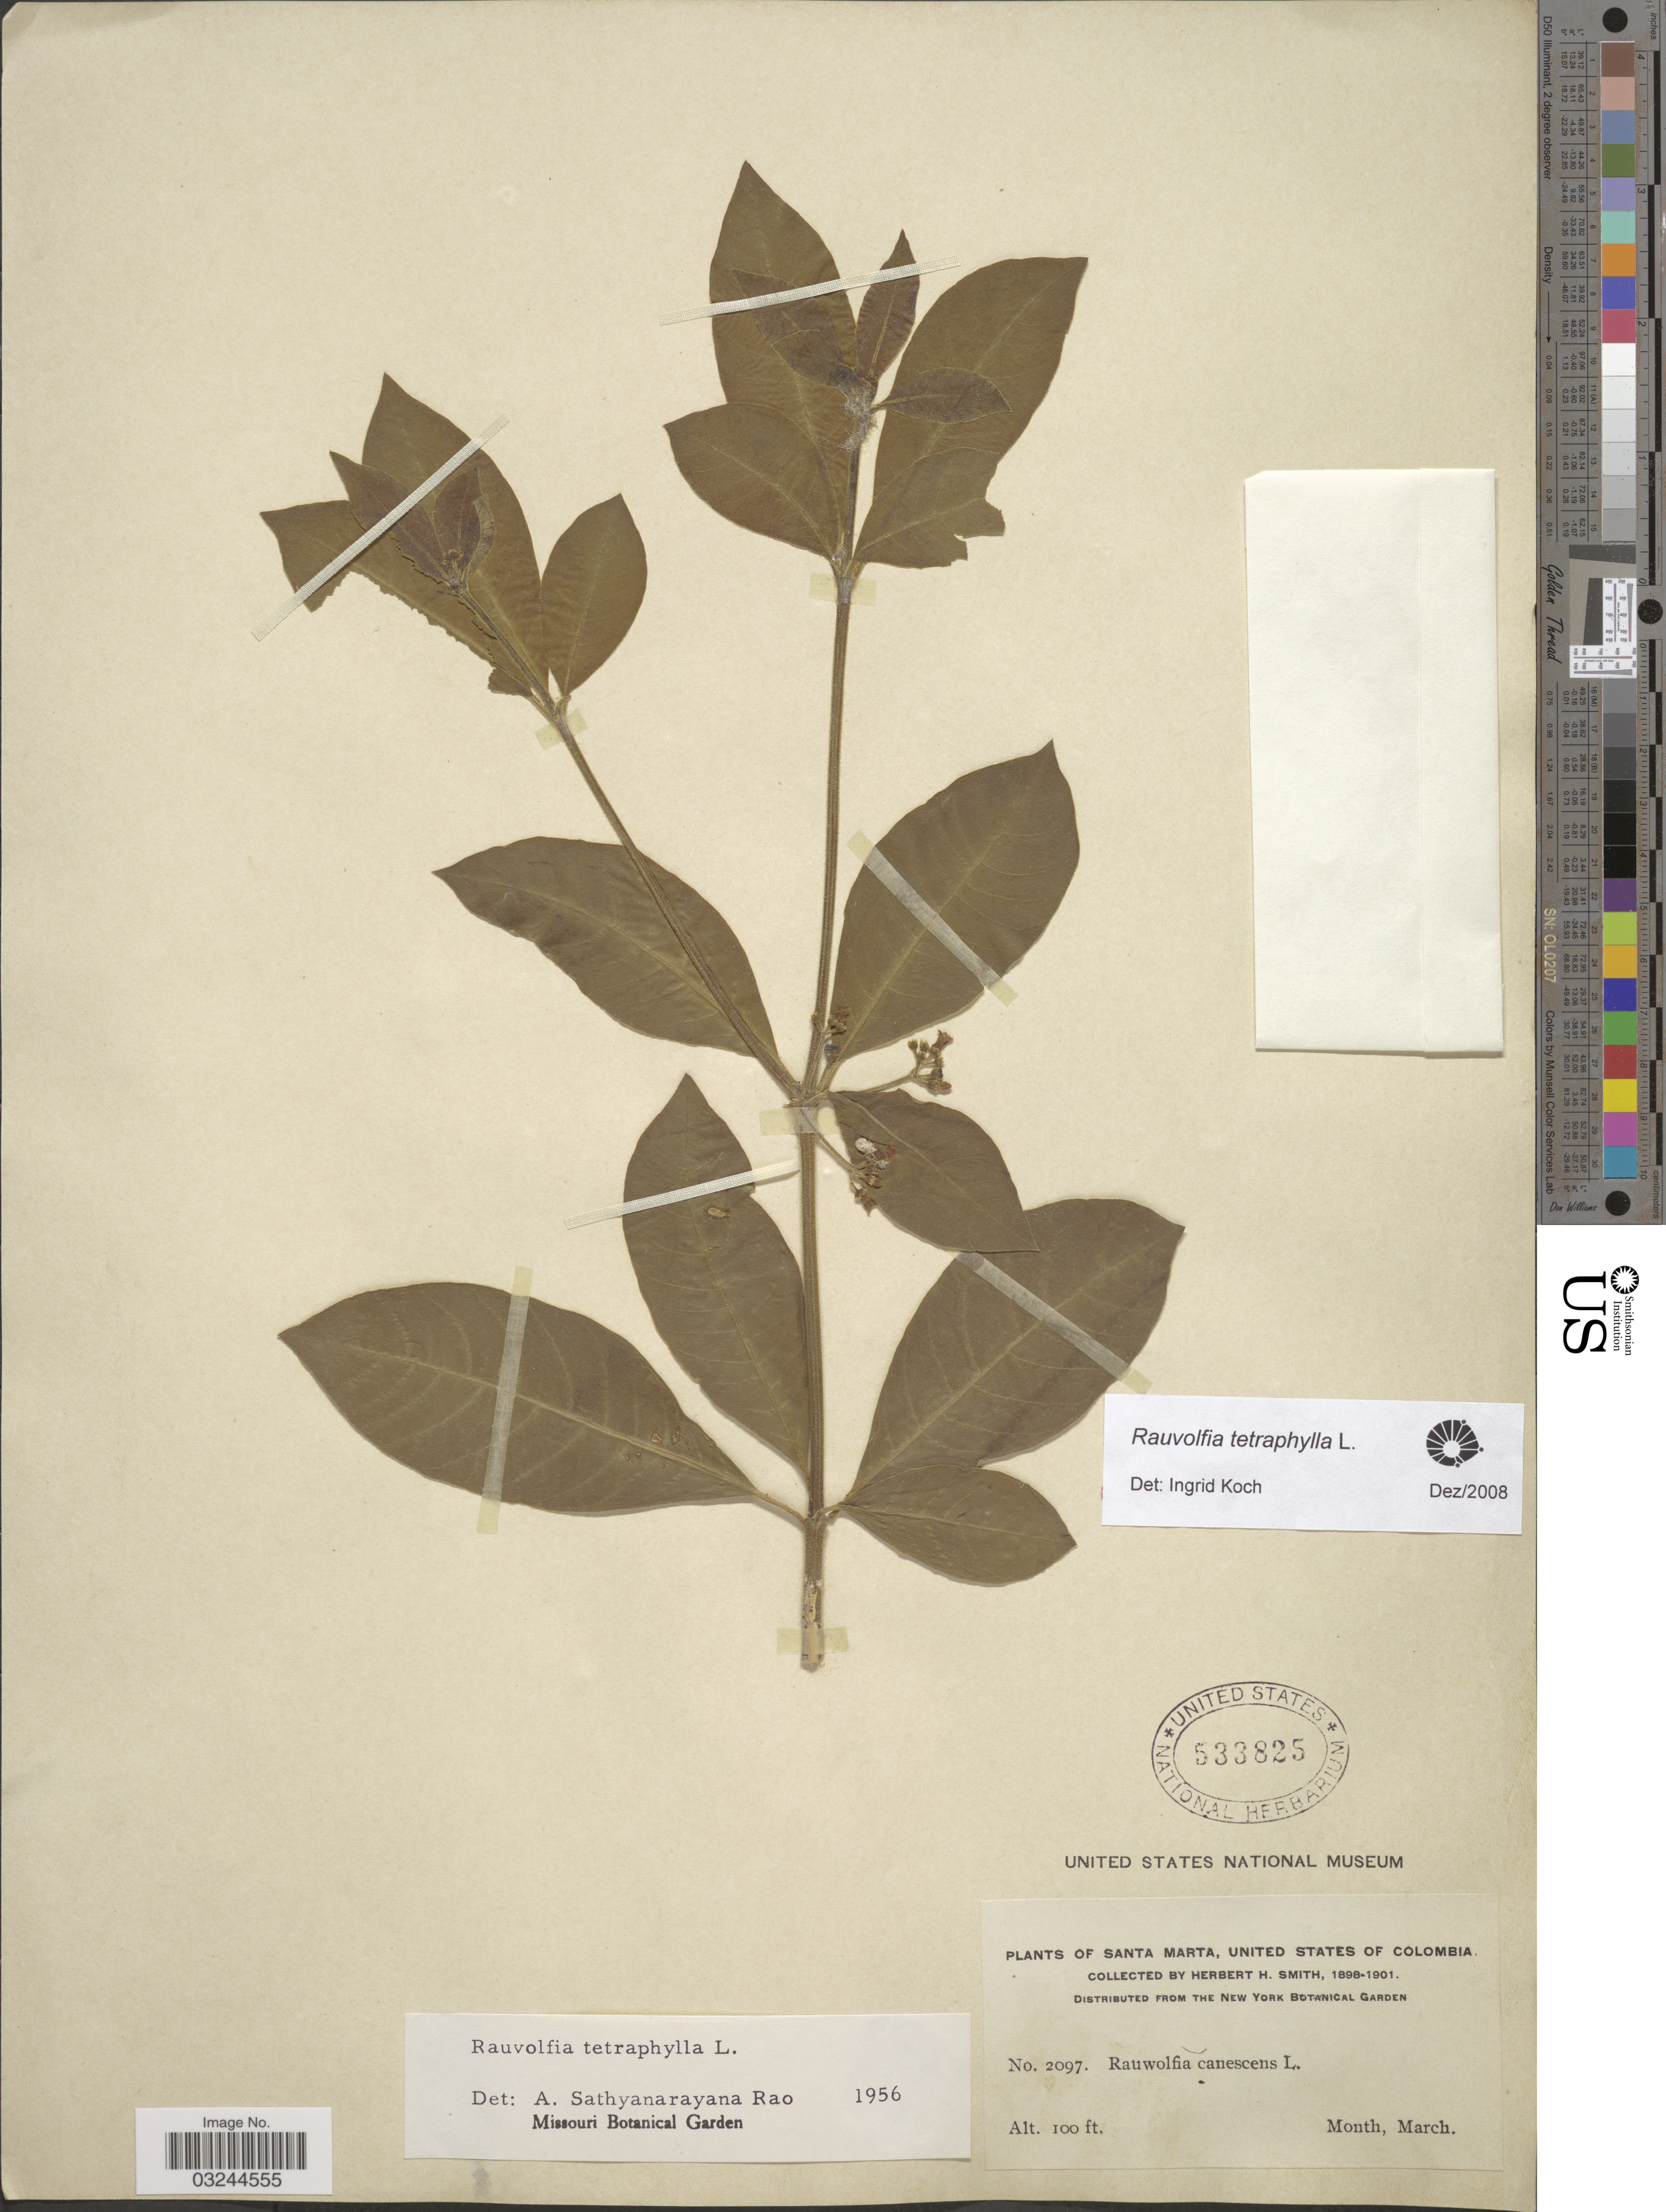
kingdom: Plantae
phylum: Tracheophyta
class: Magnoliopsida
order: Gentianales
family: Apocynaceae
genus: Rauvolfia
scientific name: Rauvolfia tetraphylla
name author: L.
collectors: Herbert H. Smith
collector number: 2097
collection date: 1898-03/1901-03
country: Colombia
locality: Santa Marta, United States of Colombia.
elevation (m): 30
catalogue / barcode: US 533825